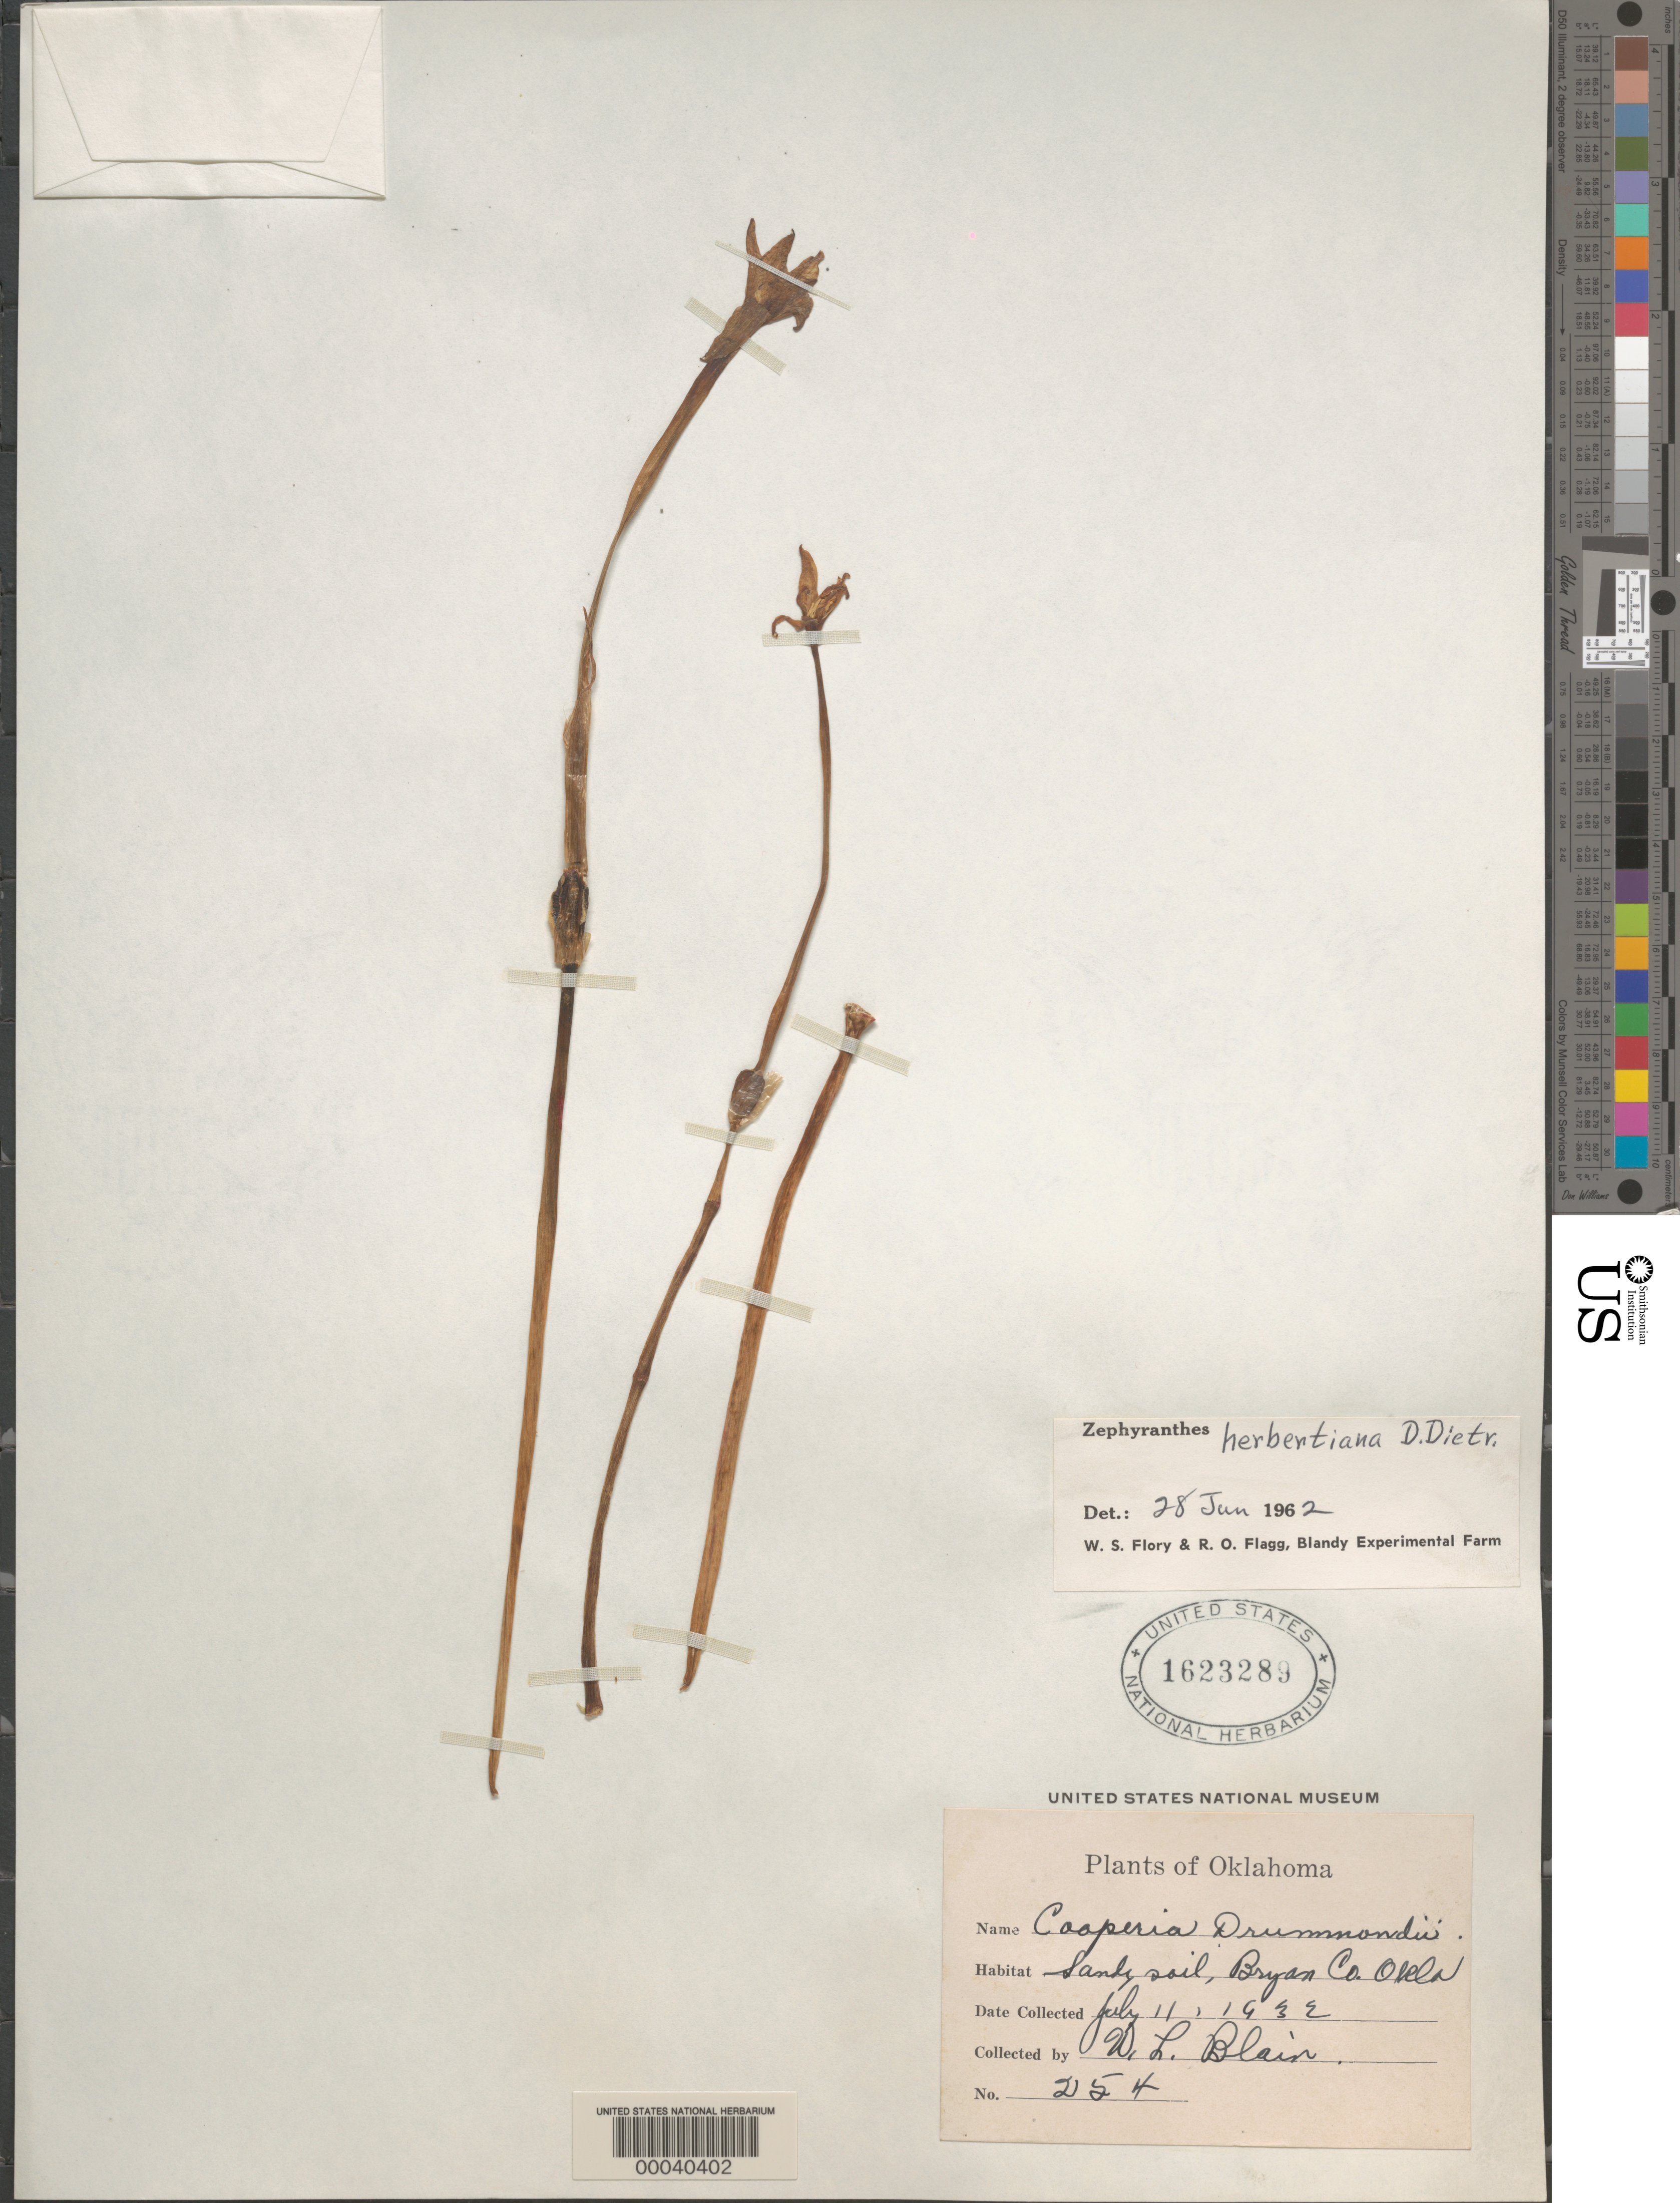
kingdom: Plantae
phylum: Tracheophyta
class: Liliopsida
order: Asparagales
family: Amaryllidaceae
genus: Zephyranthes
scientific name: Zephyranthes herbertiana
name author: D. Dietr.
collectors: W. Blair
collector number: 254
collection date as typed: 11 Jul 1932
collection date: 1932-07-11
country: United States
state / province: Oklahoma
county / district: Bryan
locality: Bryan co.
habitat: Wet sandy soil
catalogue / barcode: US 1623289